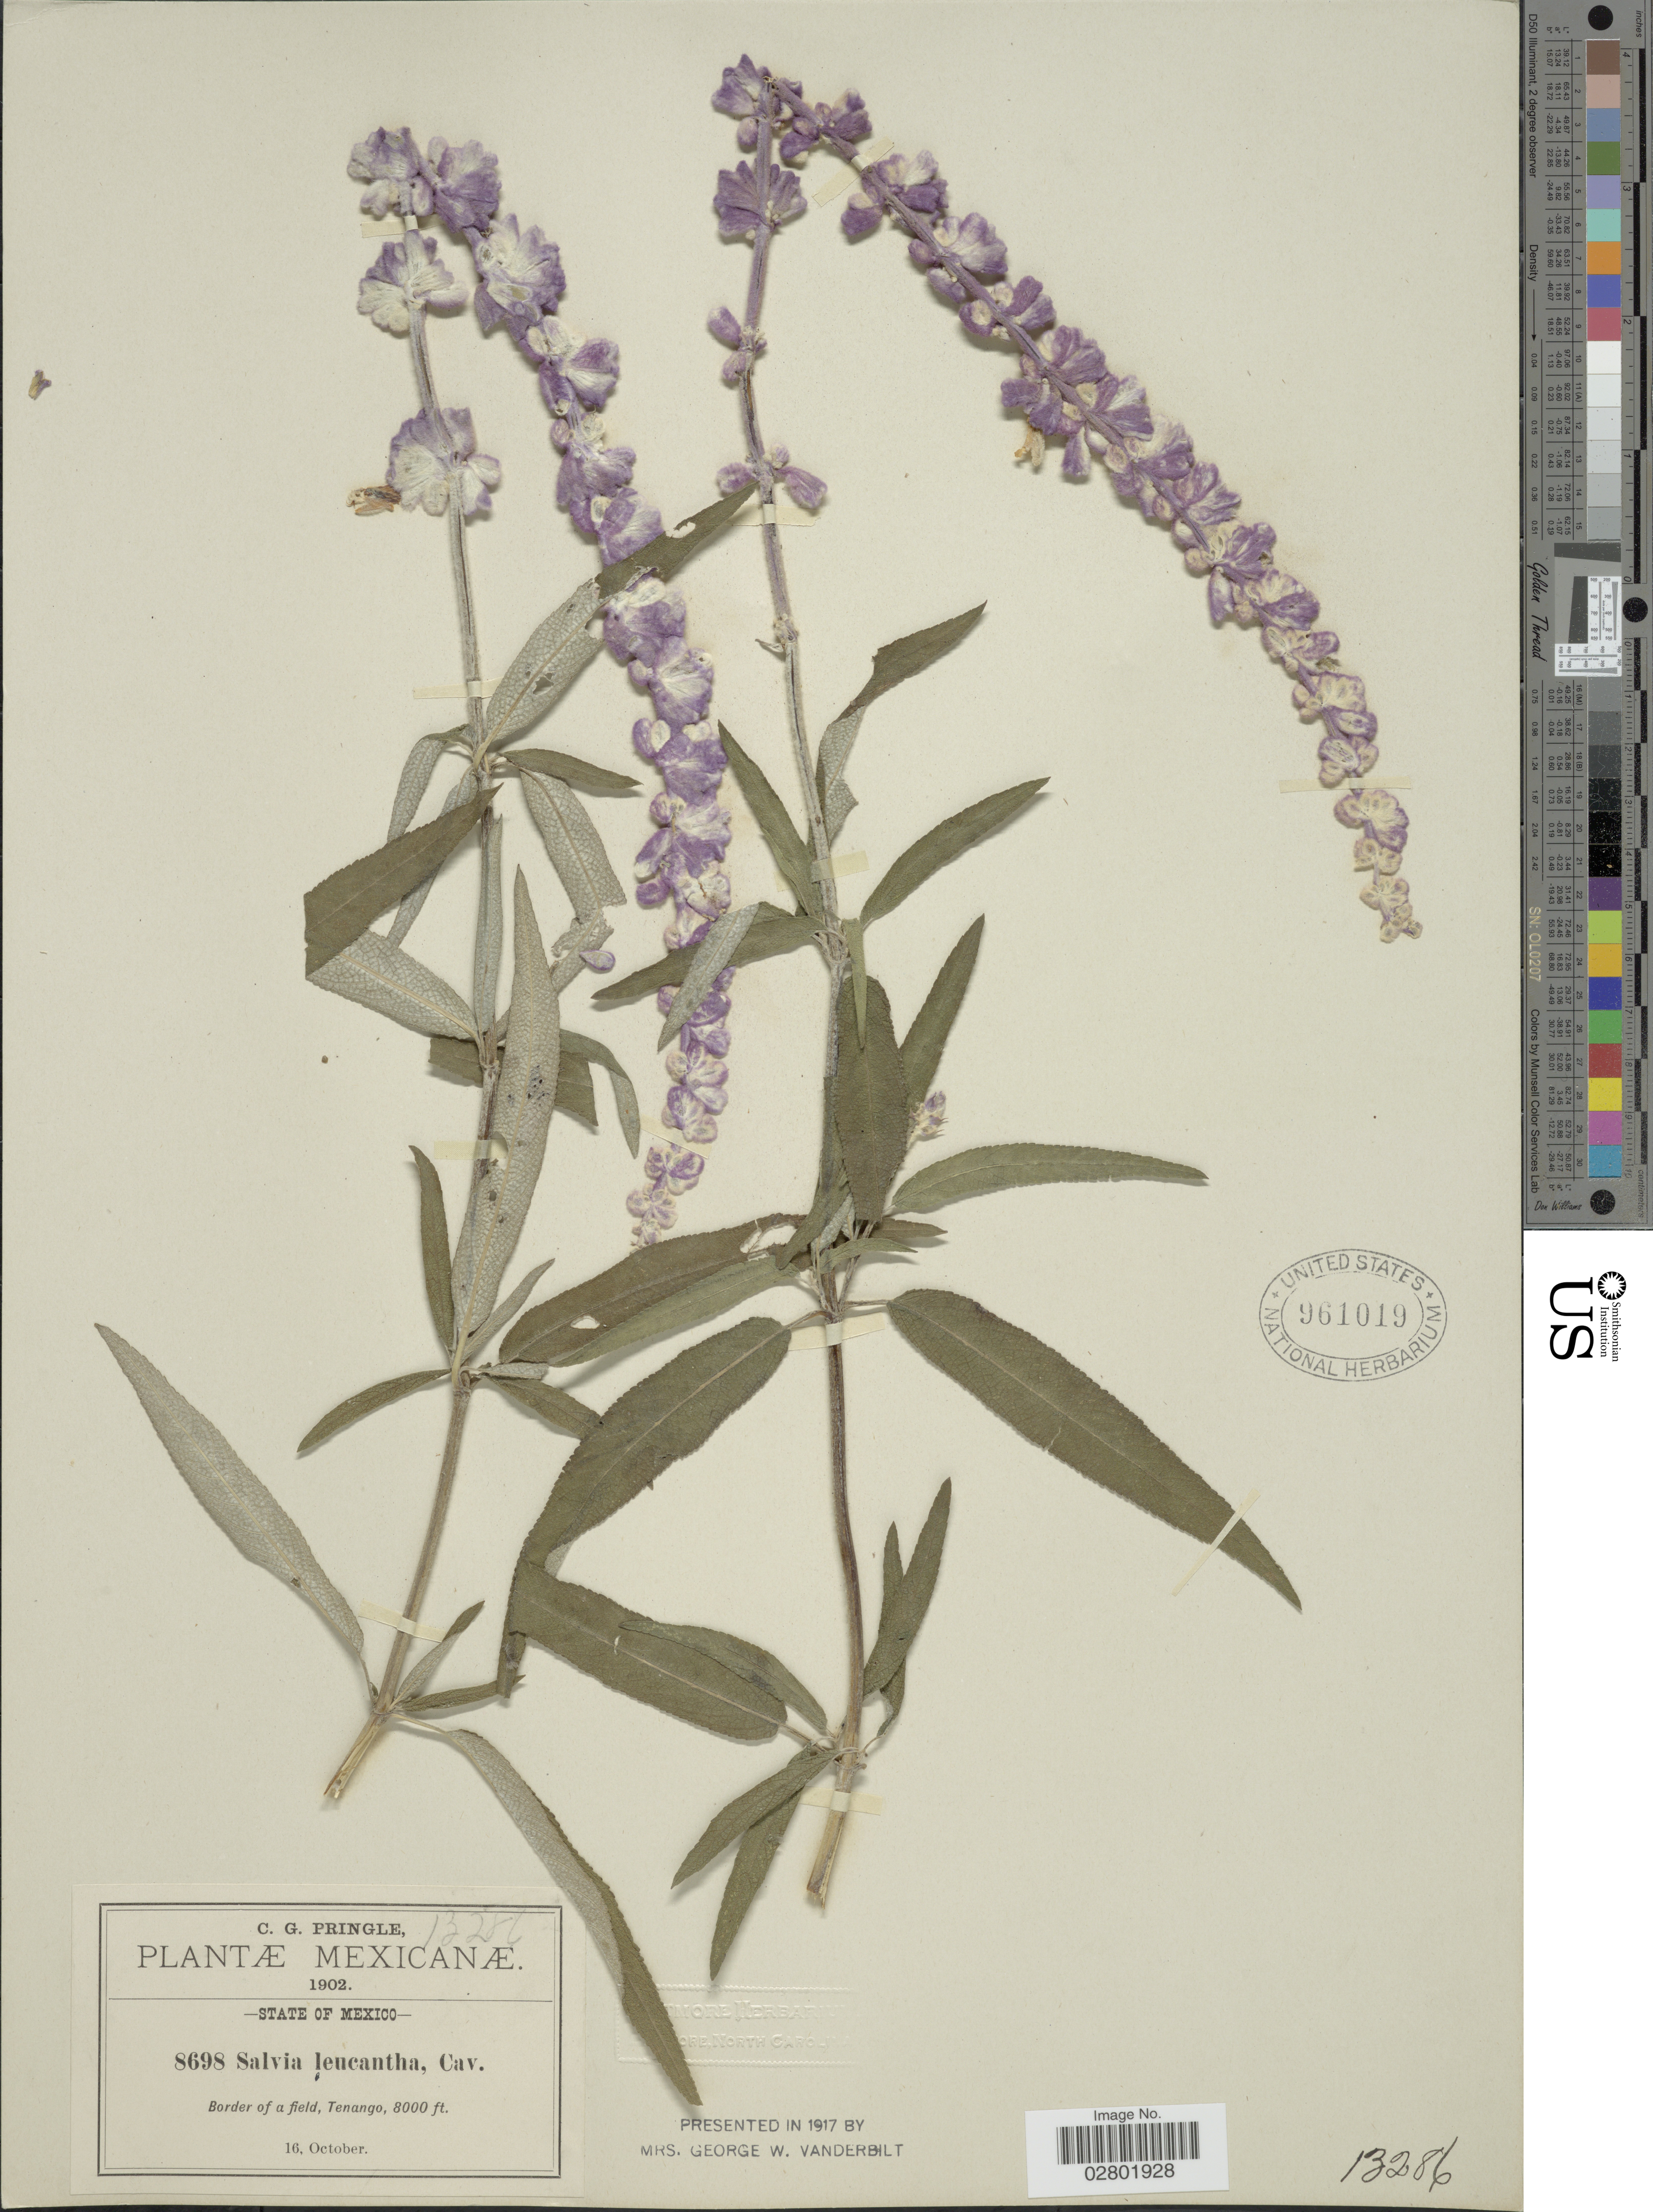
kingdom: Plantae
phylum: Tracheophyta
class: Magnoliopsida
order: Lamiales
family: Lamiaceae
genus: Salvia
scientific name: Salvia leucantha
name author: Cav.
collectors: C. G. Pringle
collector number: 8698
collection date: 1902-10-16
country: Mexico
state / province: México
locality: Border of a field, Tenango.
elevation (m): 2438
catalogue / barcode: US 961019